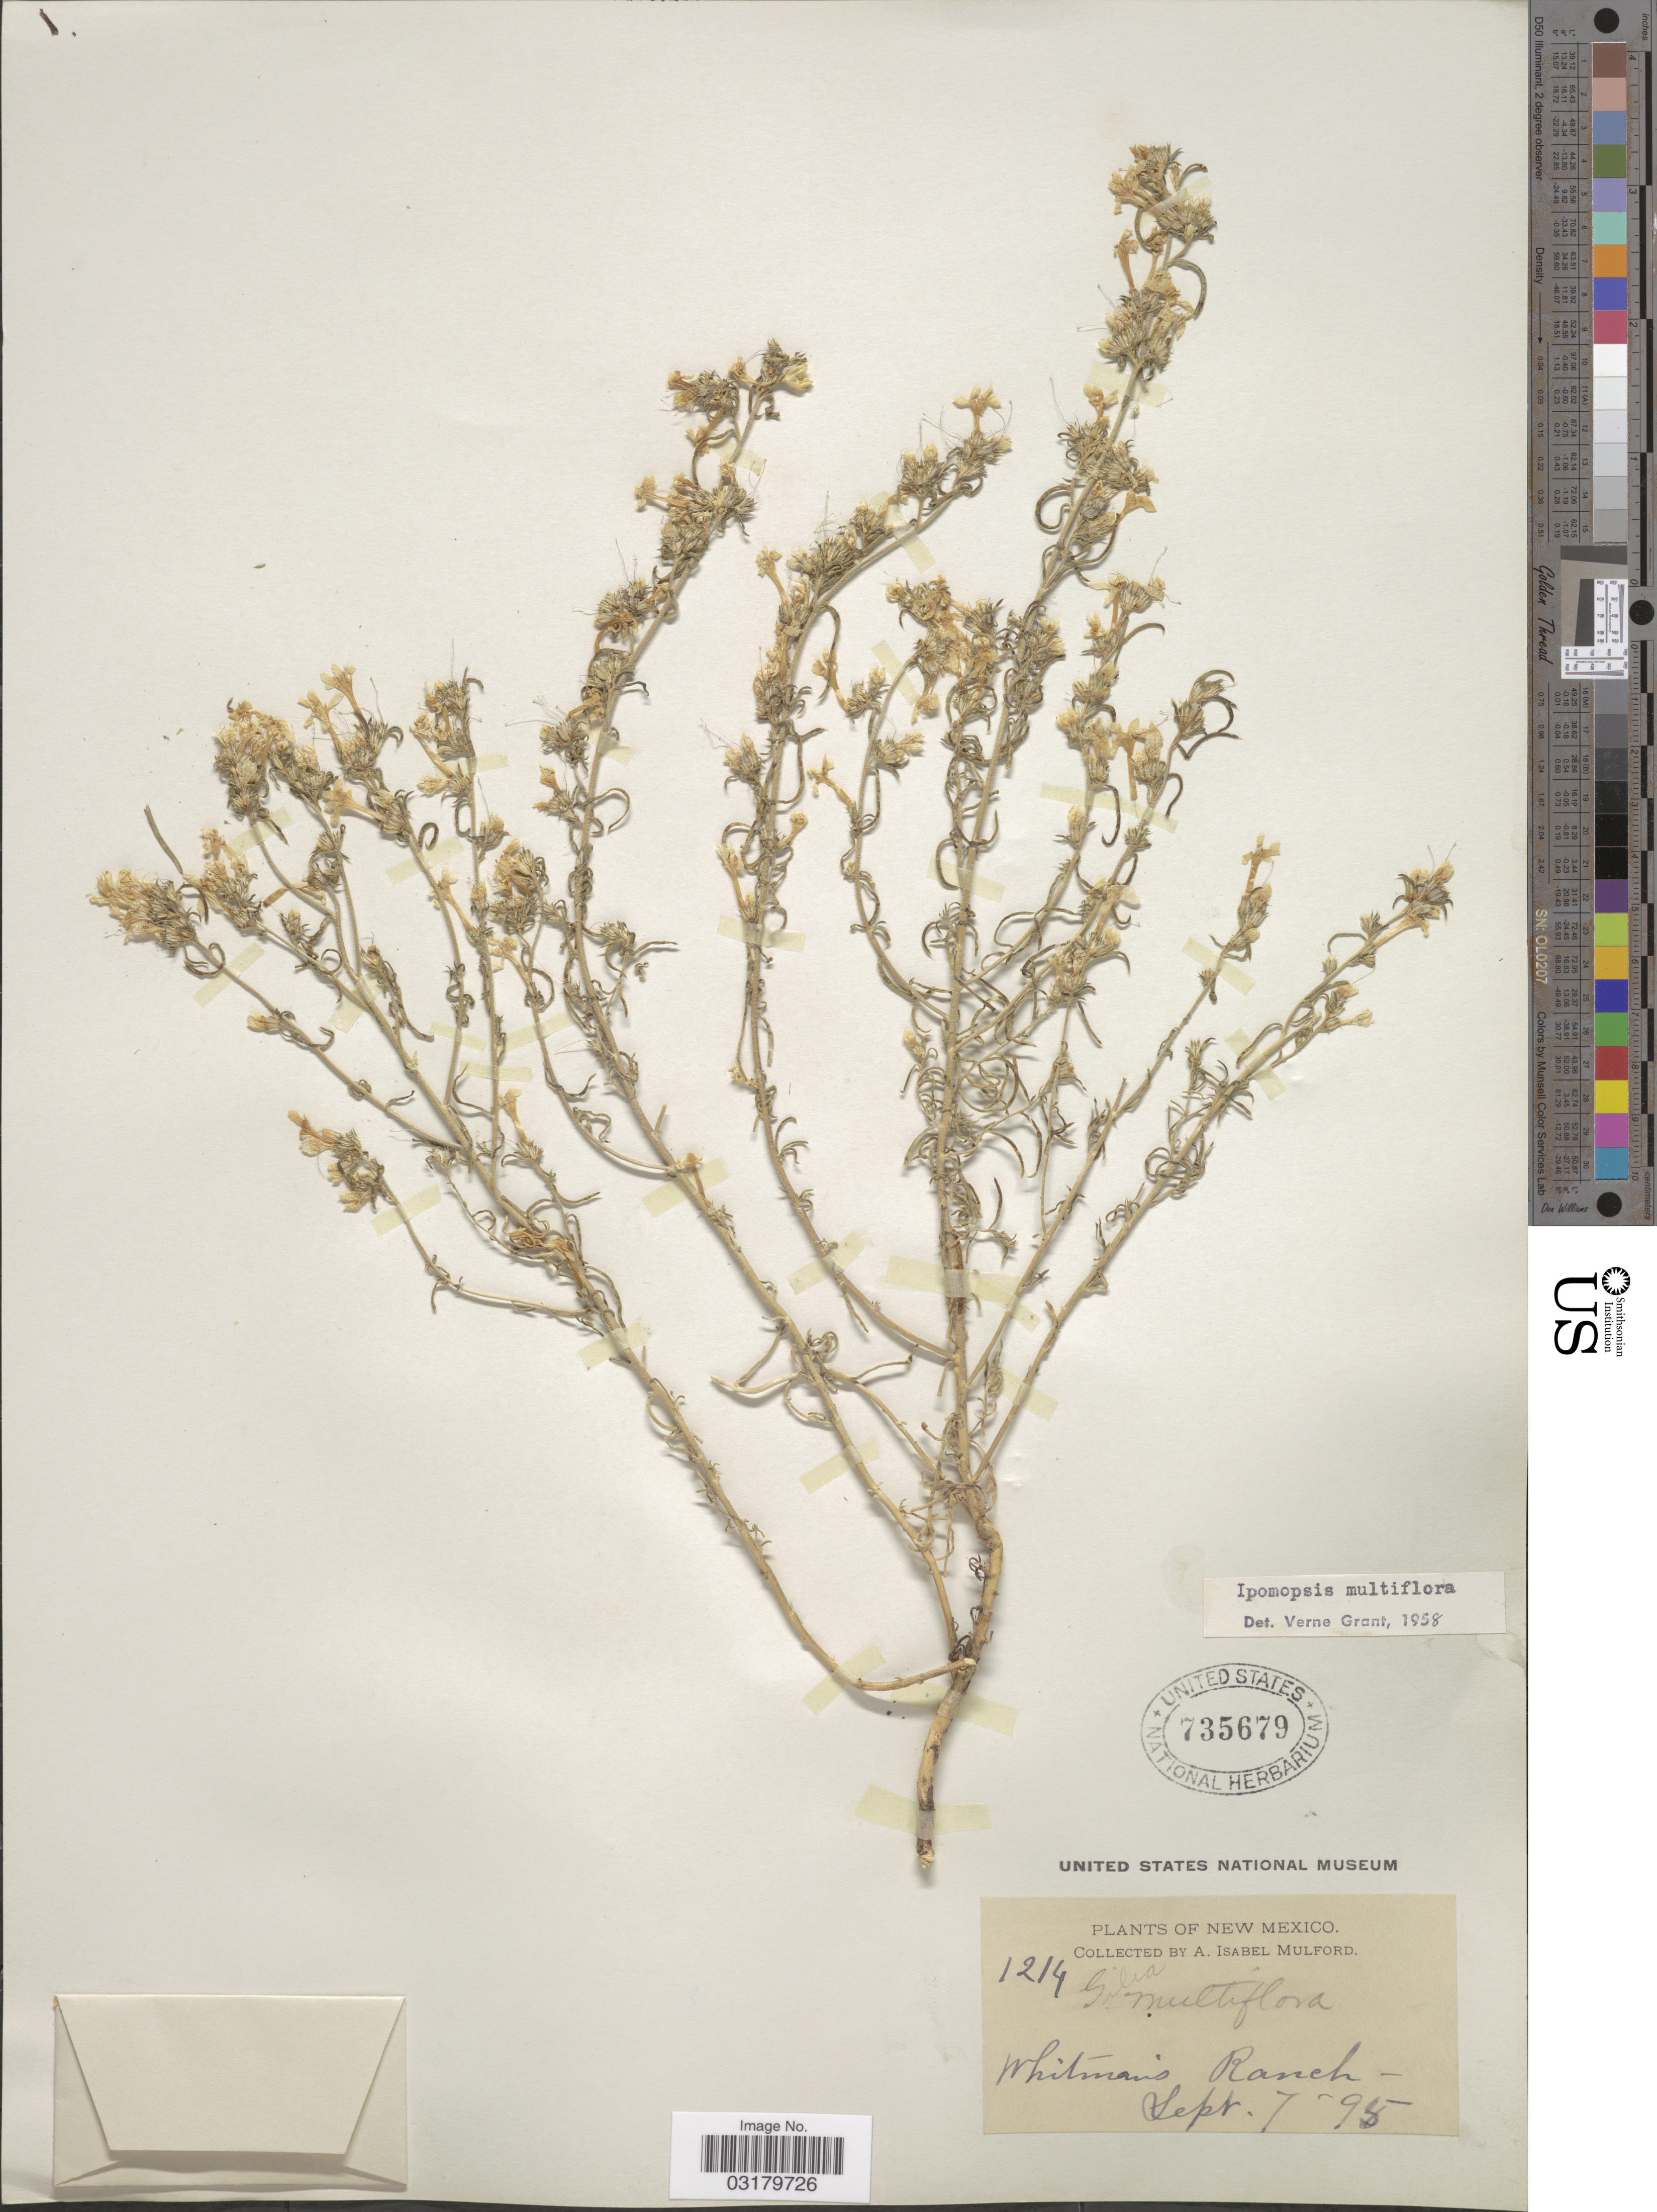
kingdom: Plantae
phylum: Tracheophyta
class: Magnoliopsida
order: Ericales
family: Polemoniaceae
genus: Ipomopsis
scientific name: Ipomopsis multiflora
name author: (Nutt.) V.E. Grant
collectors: A. Mulford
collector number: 1214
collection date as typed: Transcribed d/m/y: 7/9/95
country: United States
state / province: New Mexico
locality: Whitman's Ranch.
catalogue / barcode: US 735679